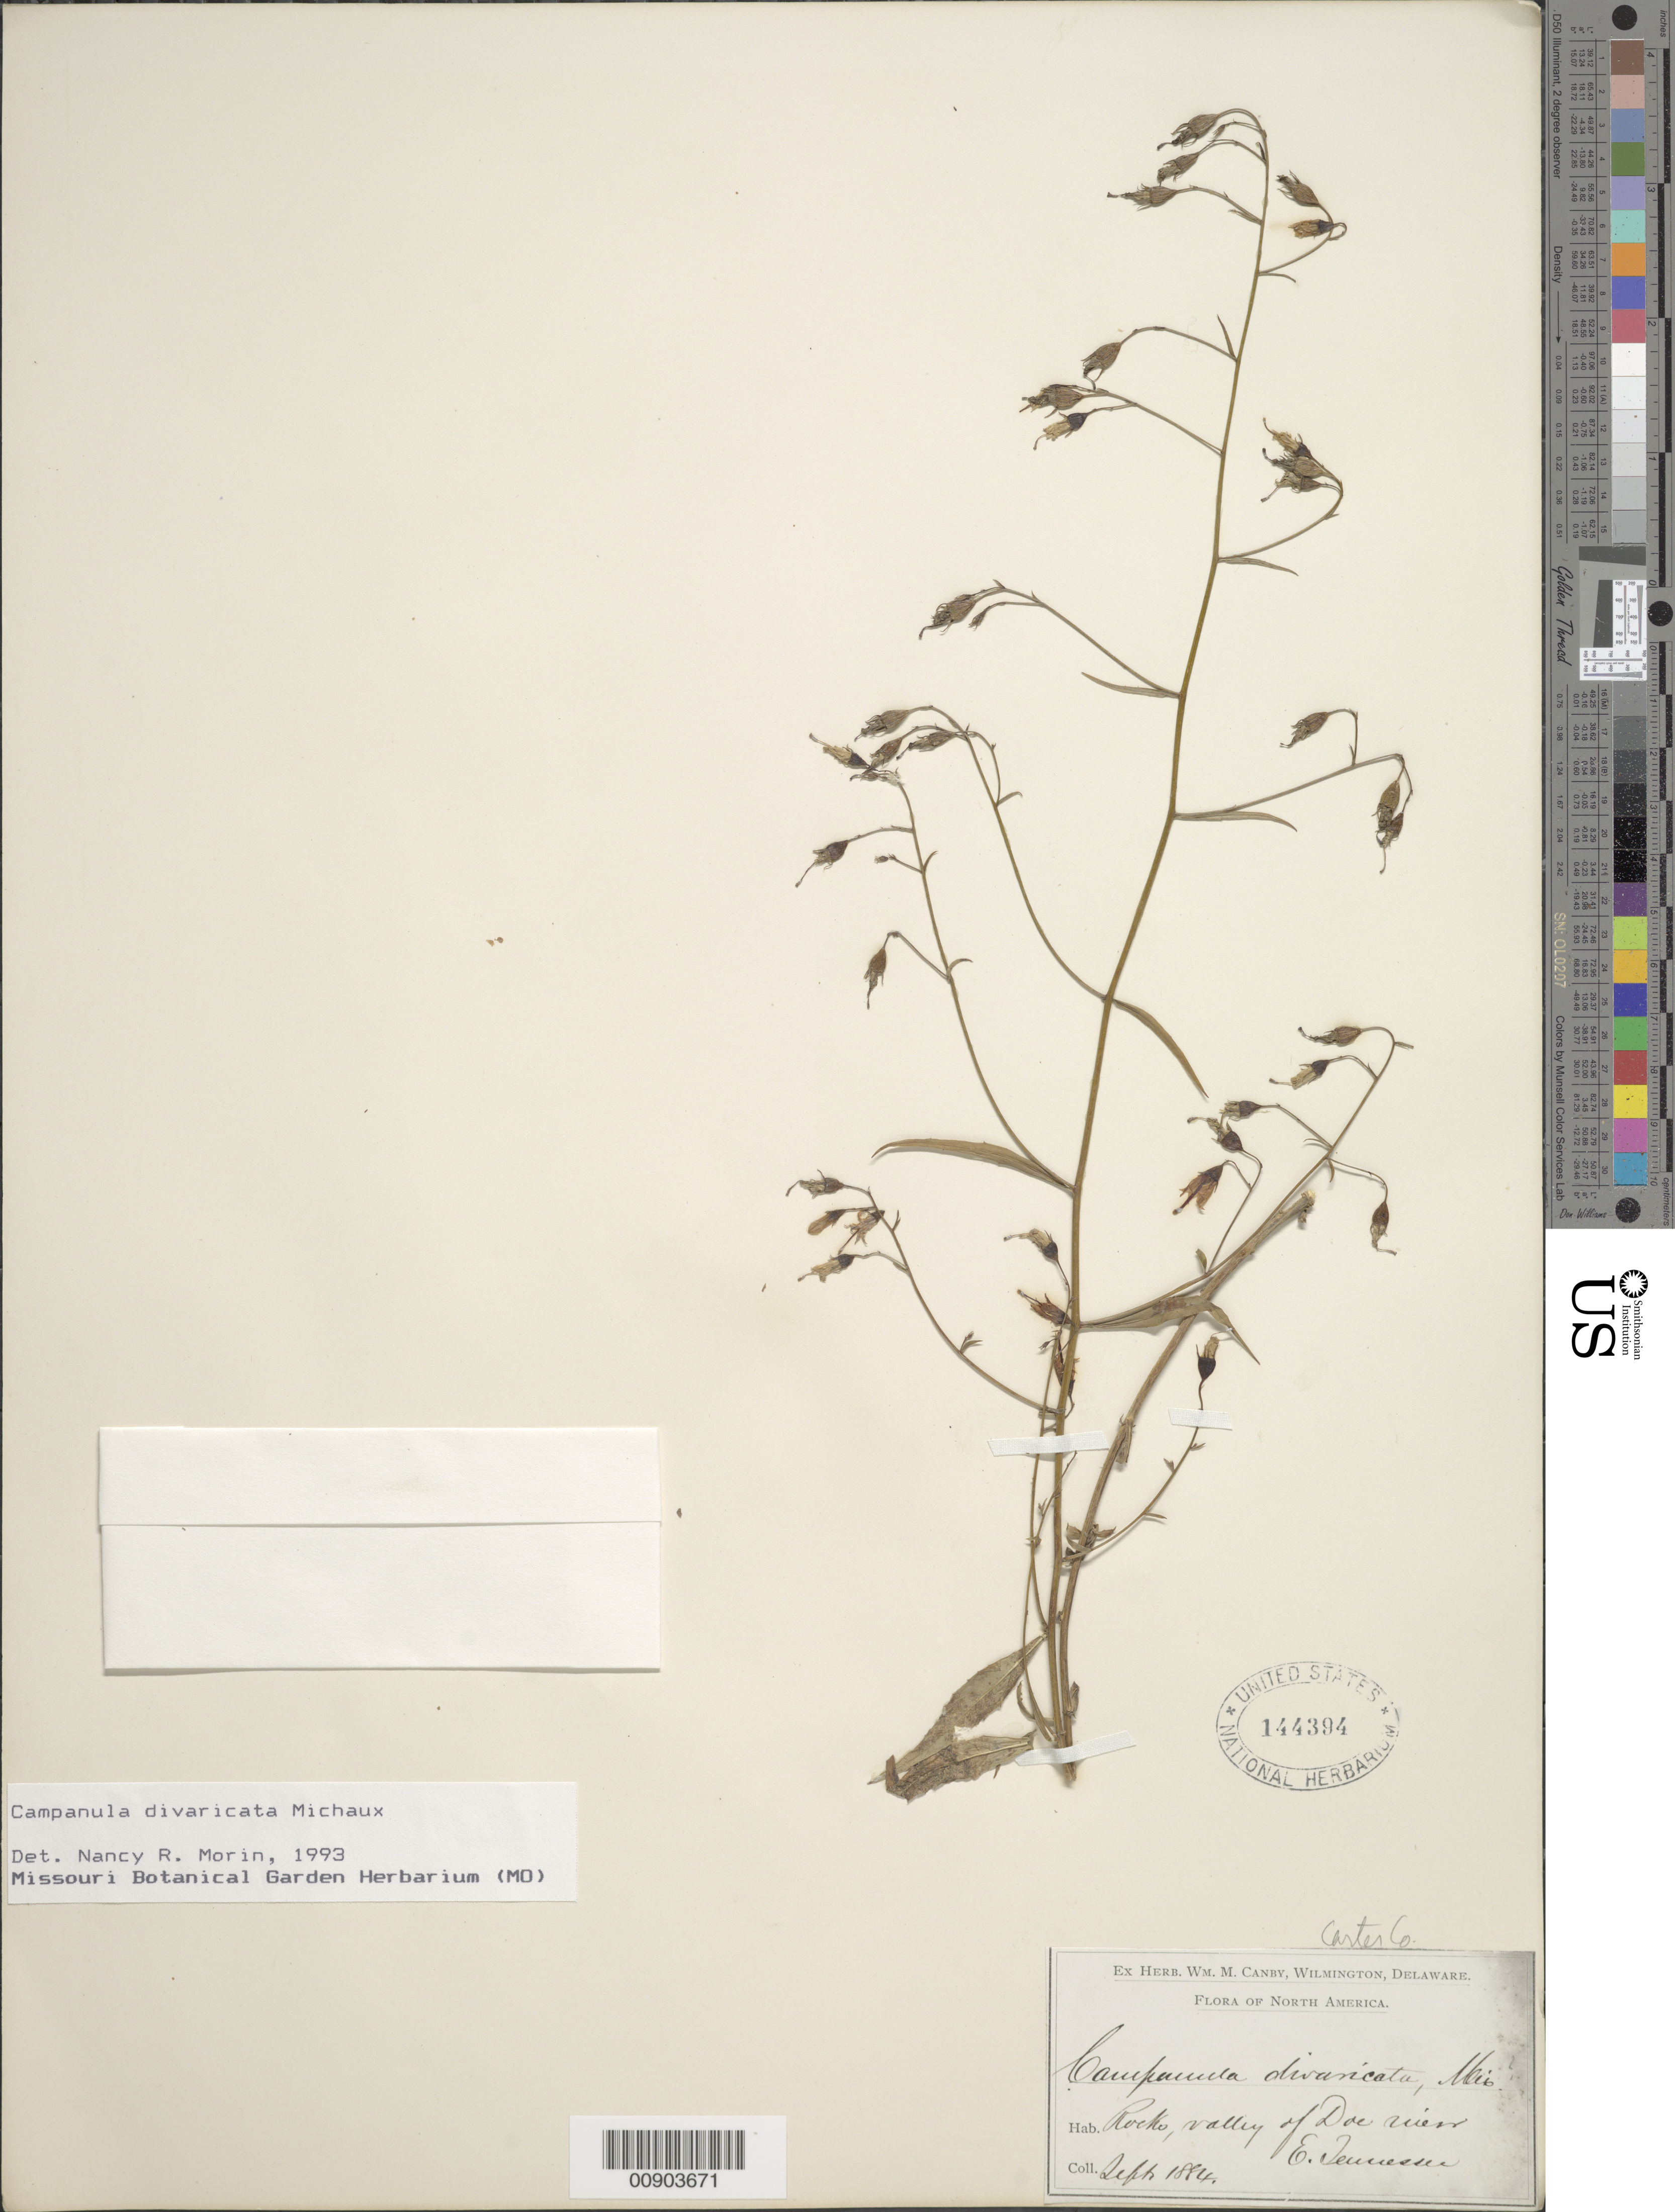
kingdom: Plantae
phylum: Tracheophyta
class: Magnoliopsida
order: Asterales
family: Campanulaceae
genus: Campanula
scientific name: Campanula divaricata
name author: Michx.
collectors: ex herb. W.M. Canby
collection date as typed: Sept. 1884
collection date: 1884-09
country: United States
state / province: Tennessee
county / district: Carter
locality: Valley of Doe River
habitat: Rocks.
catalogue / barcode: US 144394